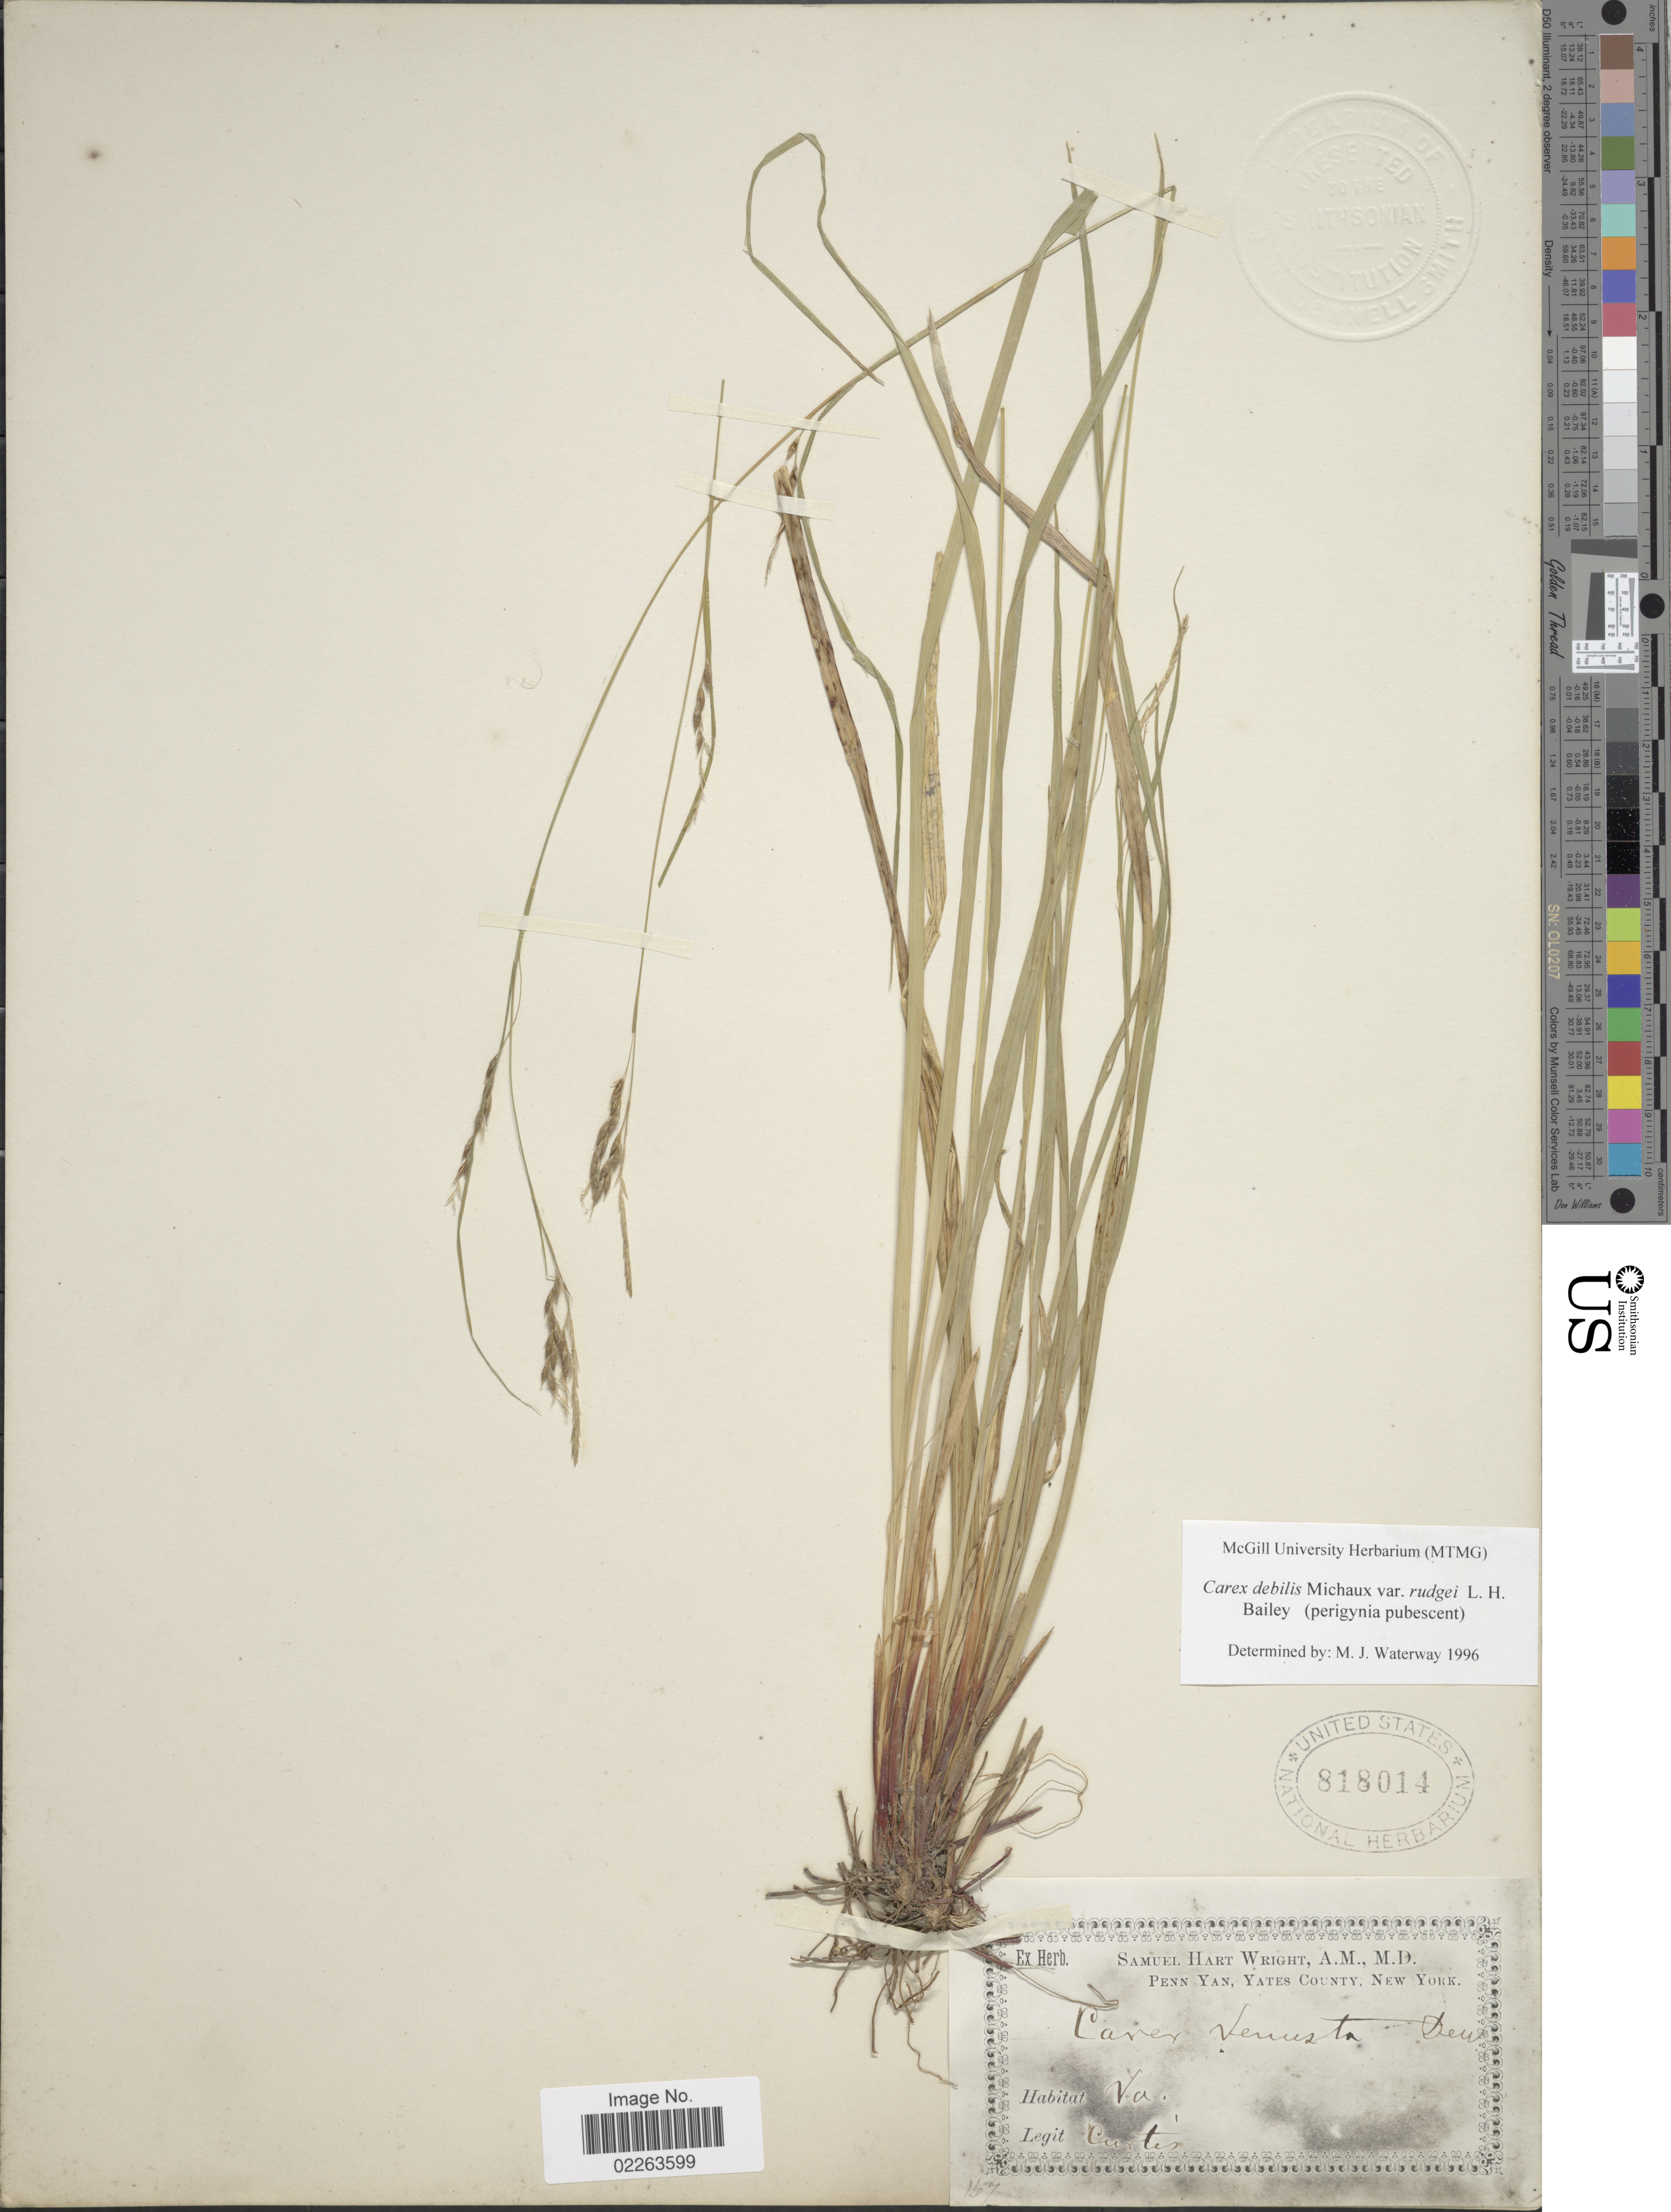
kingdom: Plantae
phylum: Tracheophyta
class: Liliopsida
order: Poales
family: Cyperaceae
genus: Carex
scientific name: Carex flexuosa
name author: Muhl. ex Willd.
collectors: -. Curtis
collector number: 157?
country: United States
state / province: Virginia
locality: Va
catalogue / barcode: US 818014